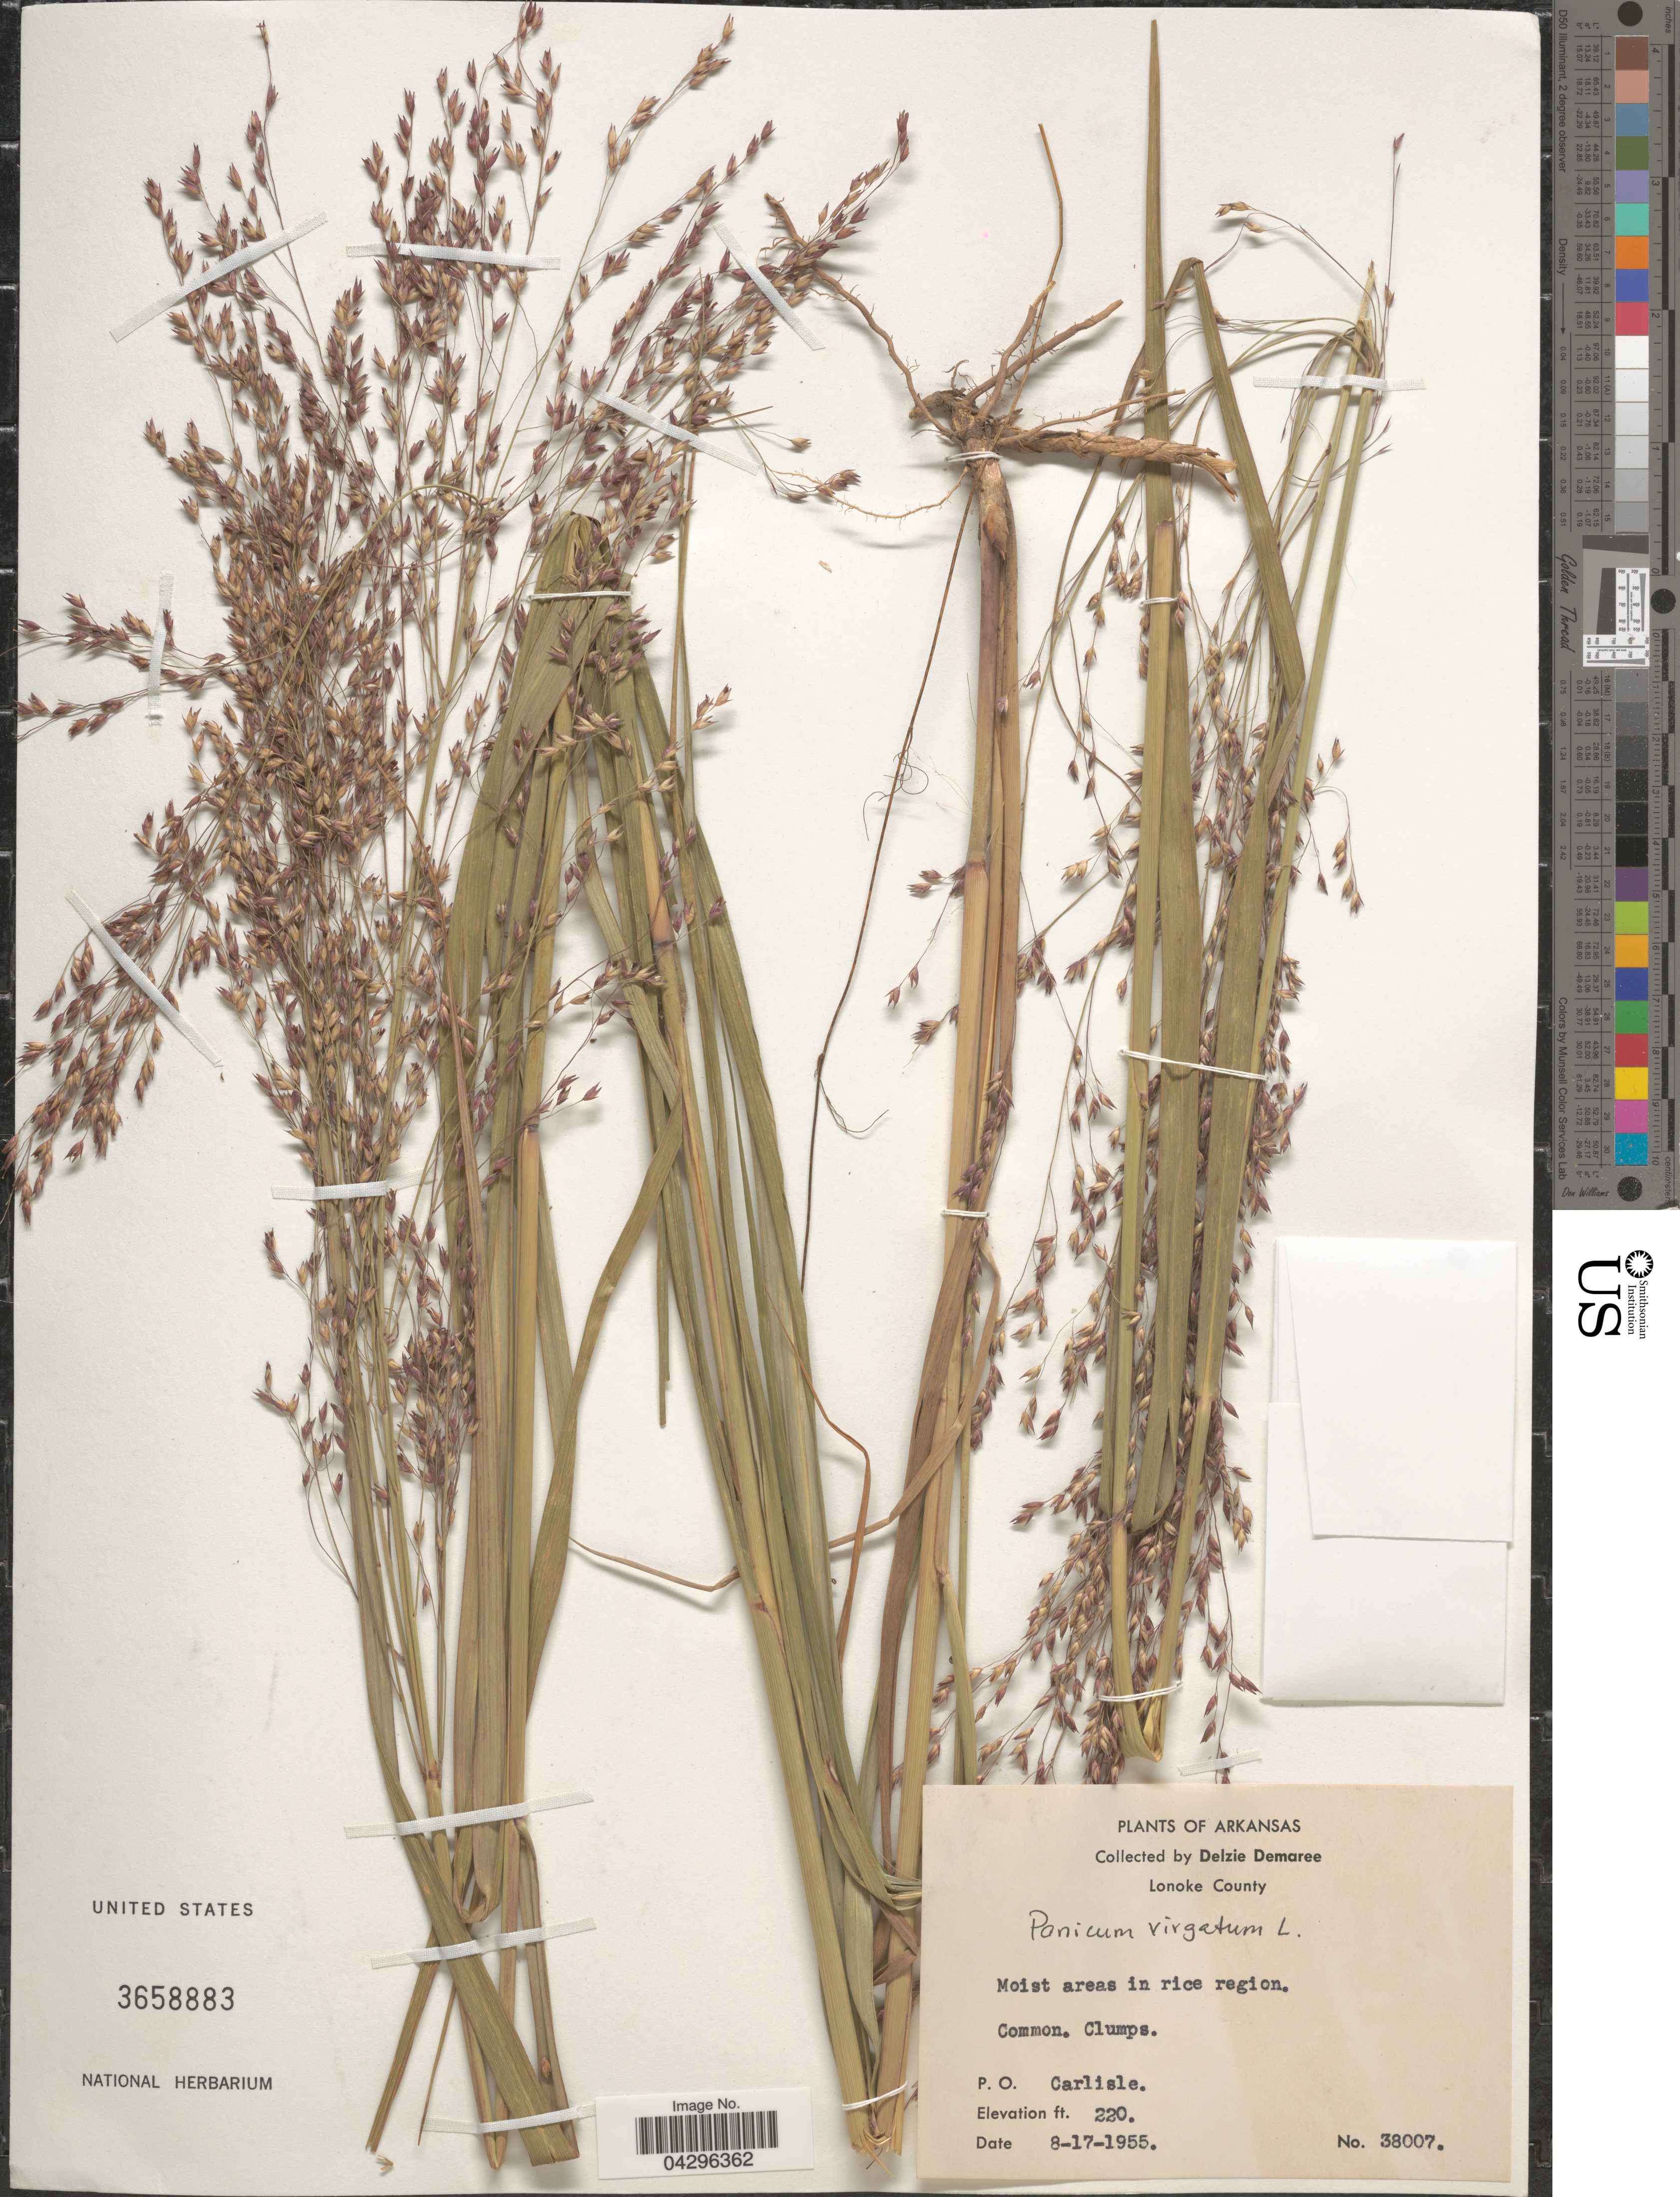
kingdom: Plantae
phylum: Tracheophyta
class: Liliopsida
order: Poales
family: Poaceae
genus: Panicum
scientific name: Panicum virgatum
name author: L.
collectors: D. Demaree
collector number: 38007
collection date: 1955-08-17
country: United States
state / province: Arkansas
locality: Lonoke County. Moist areas in rice region. P.O. Carlisle.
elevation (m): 67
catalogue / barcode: US 3658883